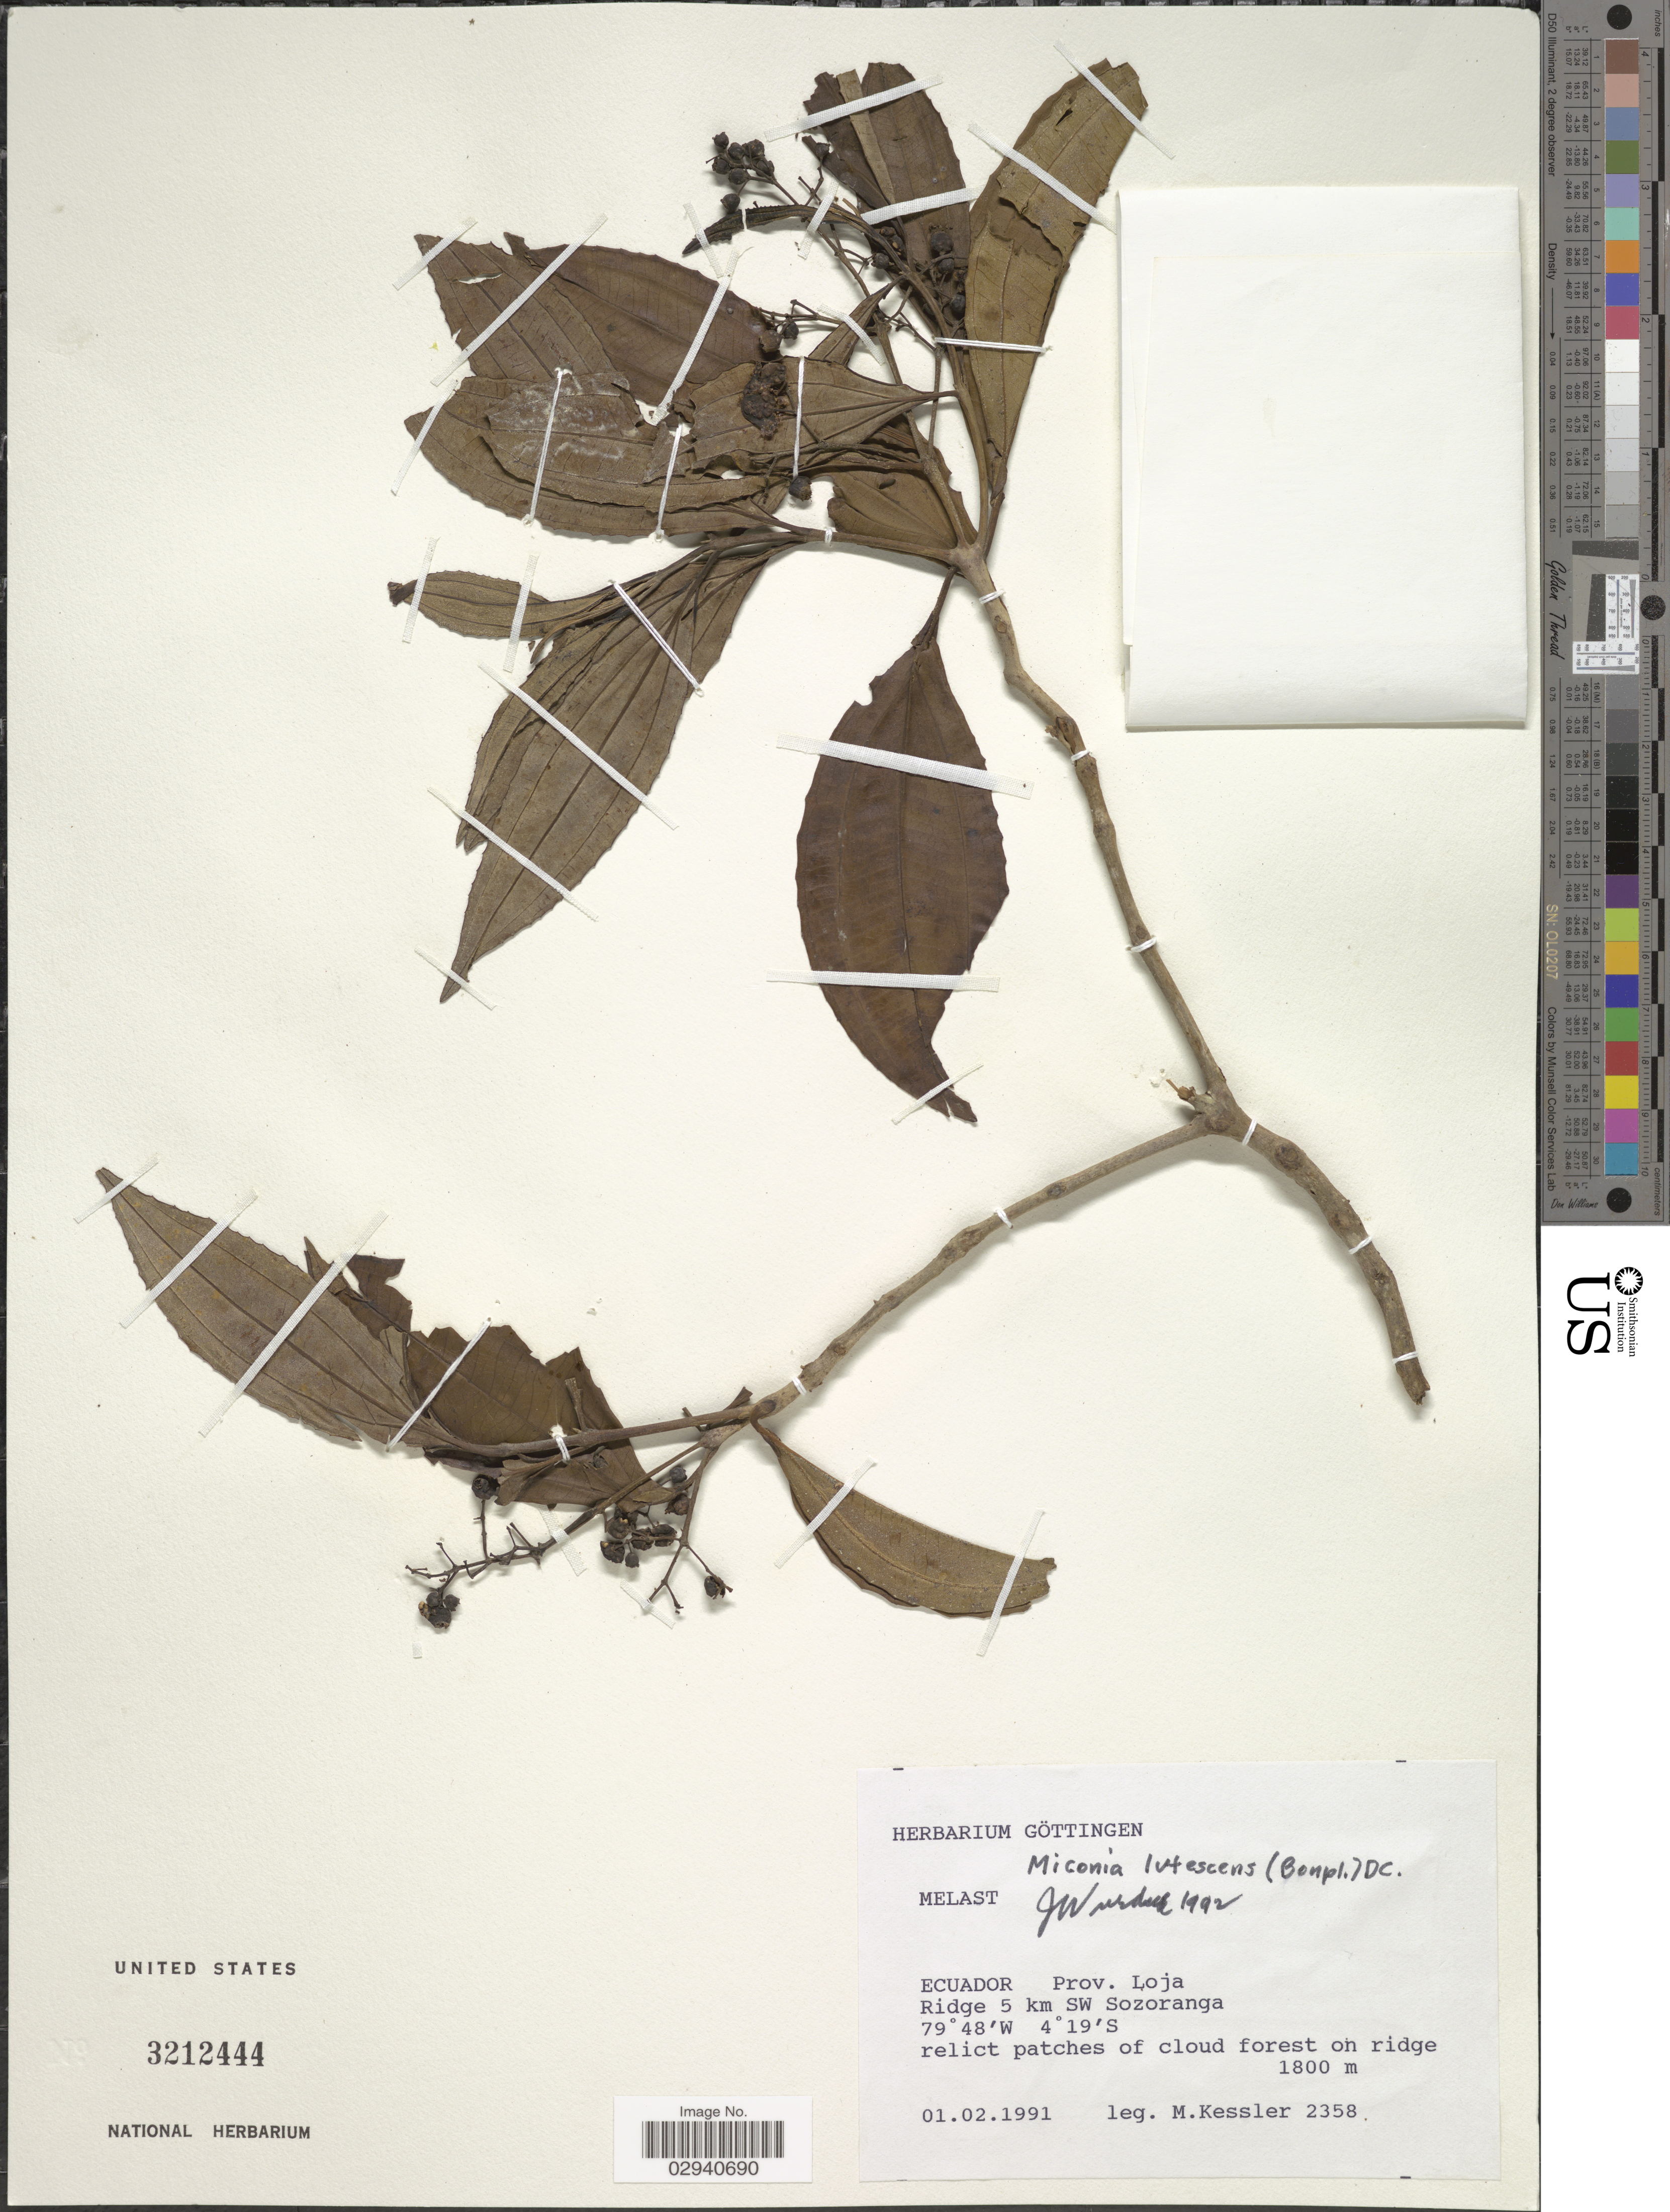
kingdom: Plantae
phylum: Tracheophyta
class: Magnoliopsida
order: Myrtales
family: Melastomataceae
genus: Miconia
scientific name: Miconia lutescens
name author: (Bonpl.) DC.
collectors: M. Kessler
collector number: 2358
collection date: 1991-02-01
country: Ecuador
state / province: Loja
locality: Ridge 5 km SW Sozoranga.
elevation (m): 1800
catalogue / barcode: US 3212444